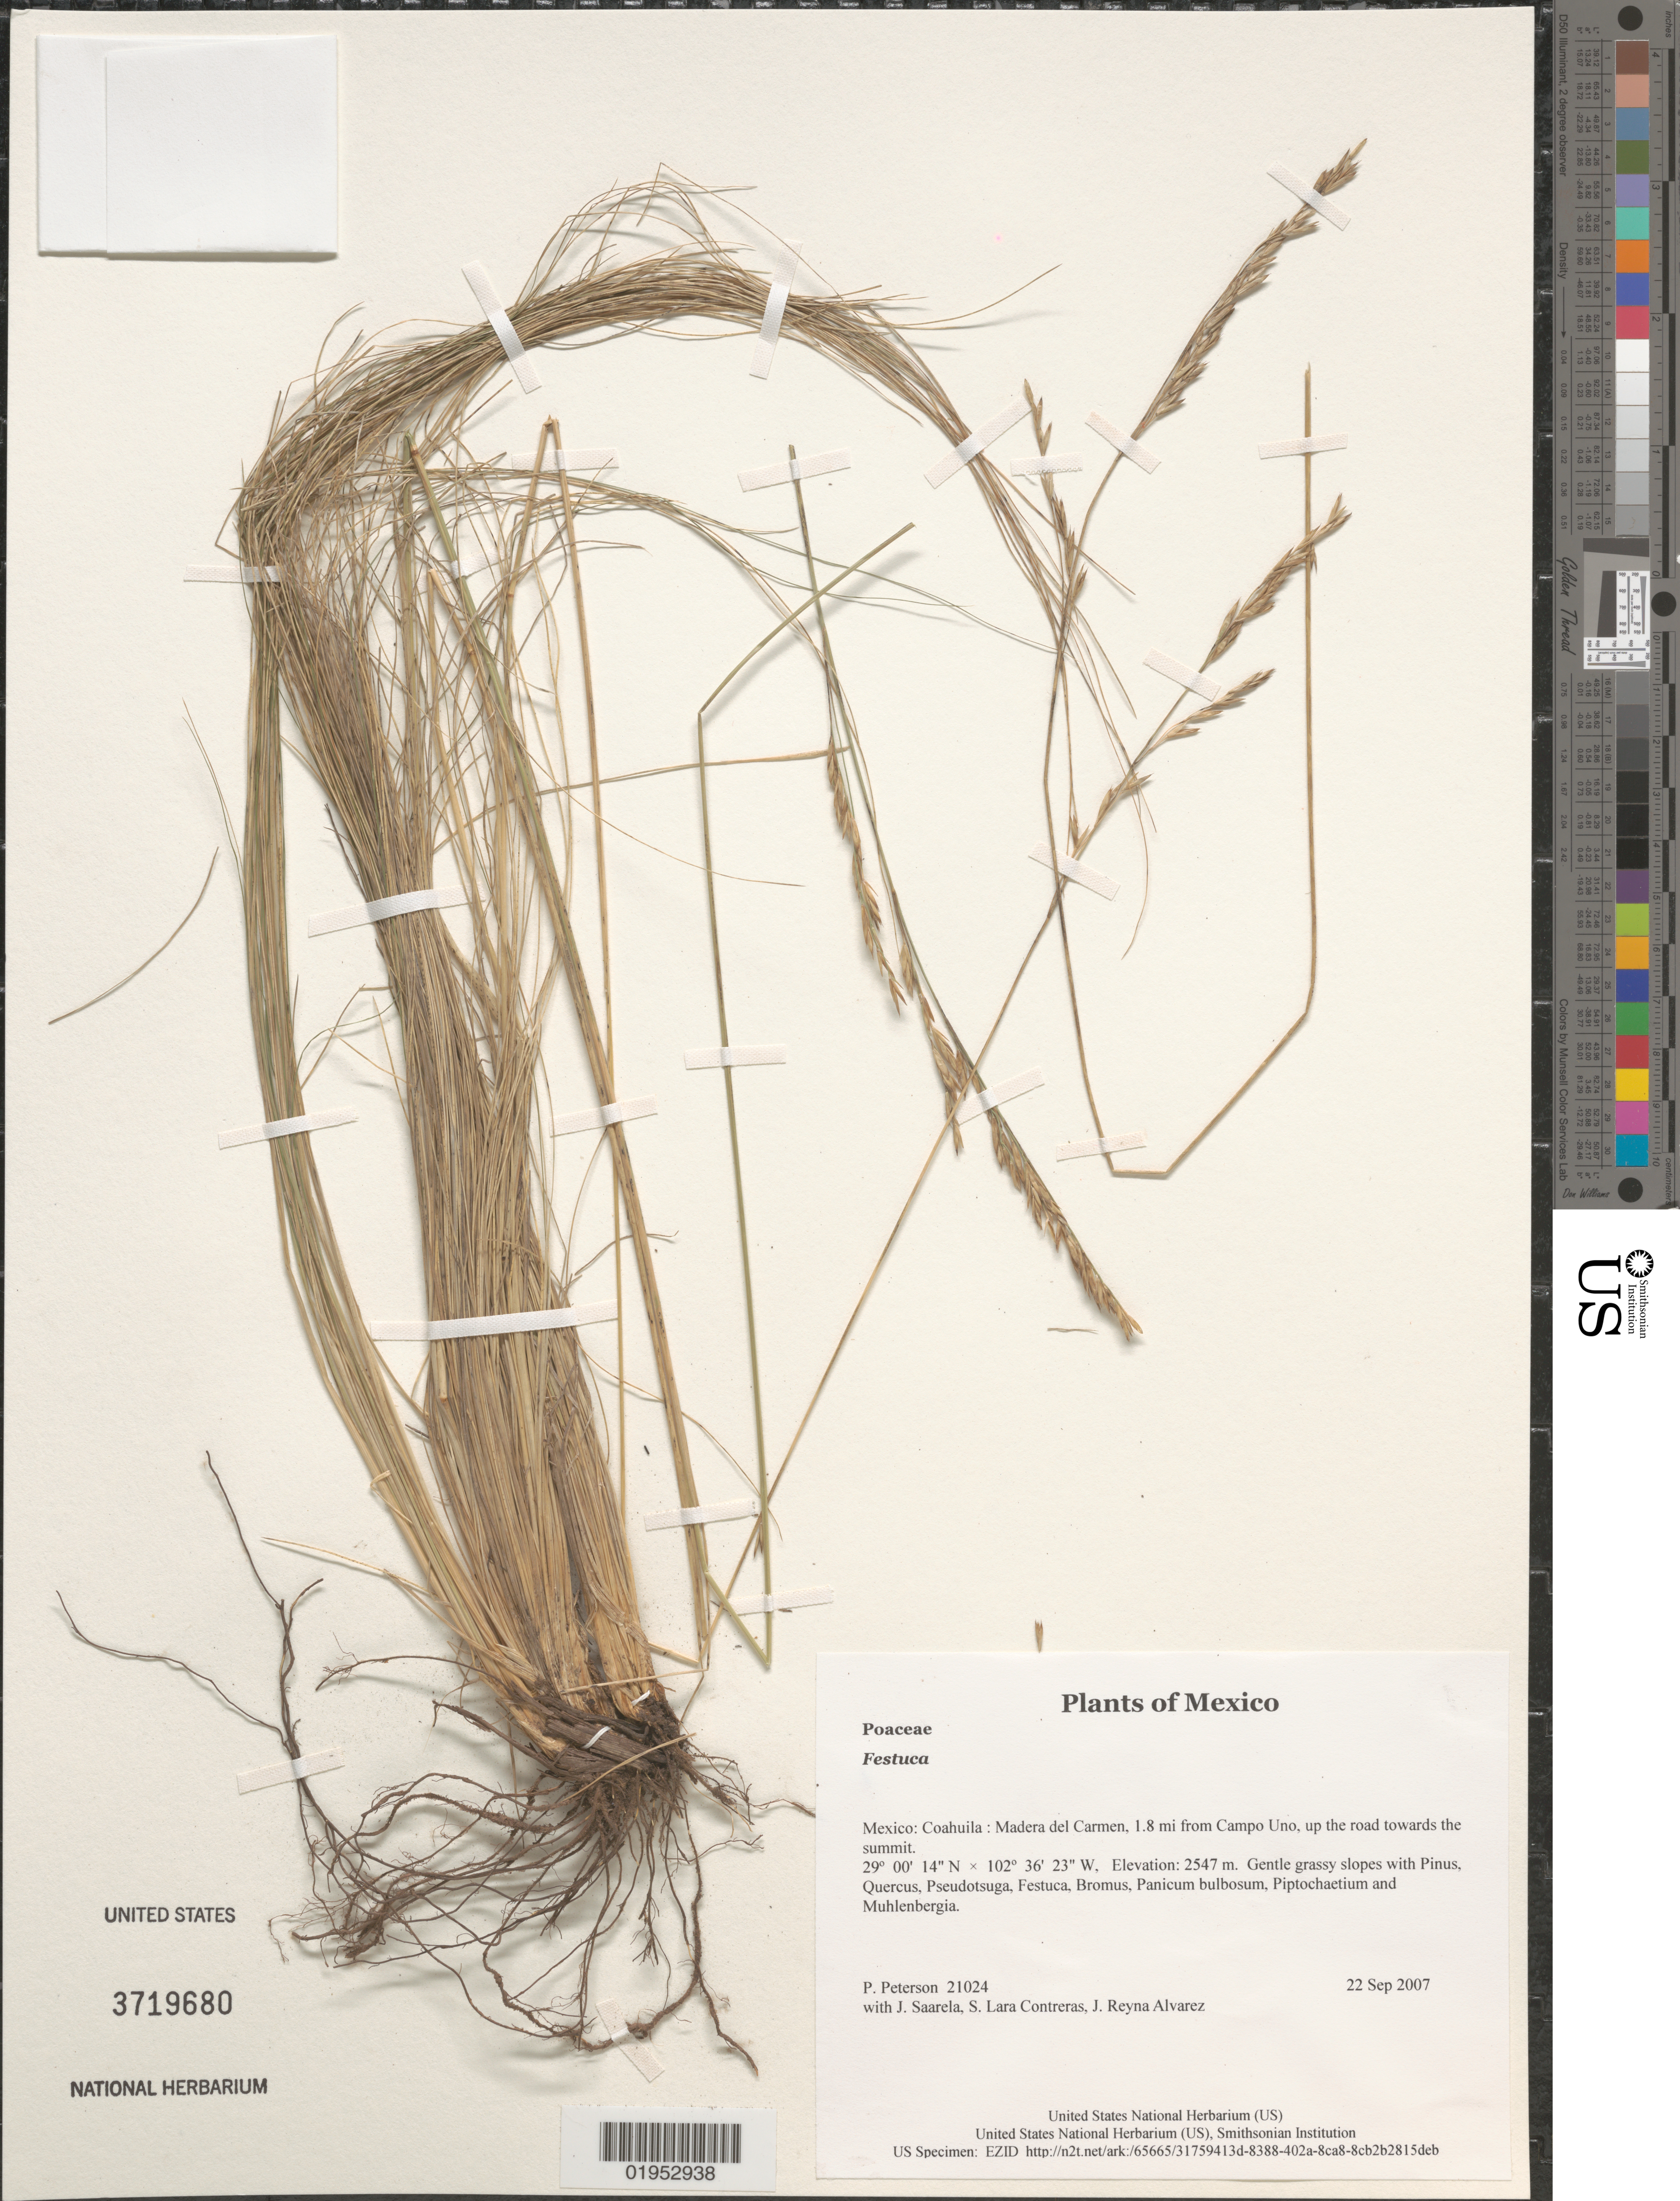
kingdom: Plantae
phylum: Tracheophyta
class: Liliopsida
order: Poales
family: Poaceae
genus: Festuca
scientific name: Festuca sp.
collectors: P. M. Peterson, J. Saarela, S. Lara Contreras & J. Reyna Alvarez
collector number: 21024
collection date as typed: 22 Sep 2007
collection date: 2007-09-22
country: Mexico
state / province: Coahuila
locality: Madera del Carmen, 1.8 mi from Campo Uno, up the road towards the summit.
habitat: Gentle grassy slopes with Pinus, Quercus, Pseudotsuga, Festuca, Bromus, Panicum bulbosum, Piptochaetium and Muhlenbergia.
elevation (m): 2547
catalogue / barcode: US 3719680